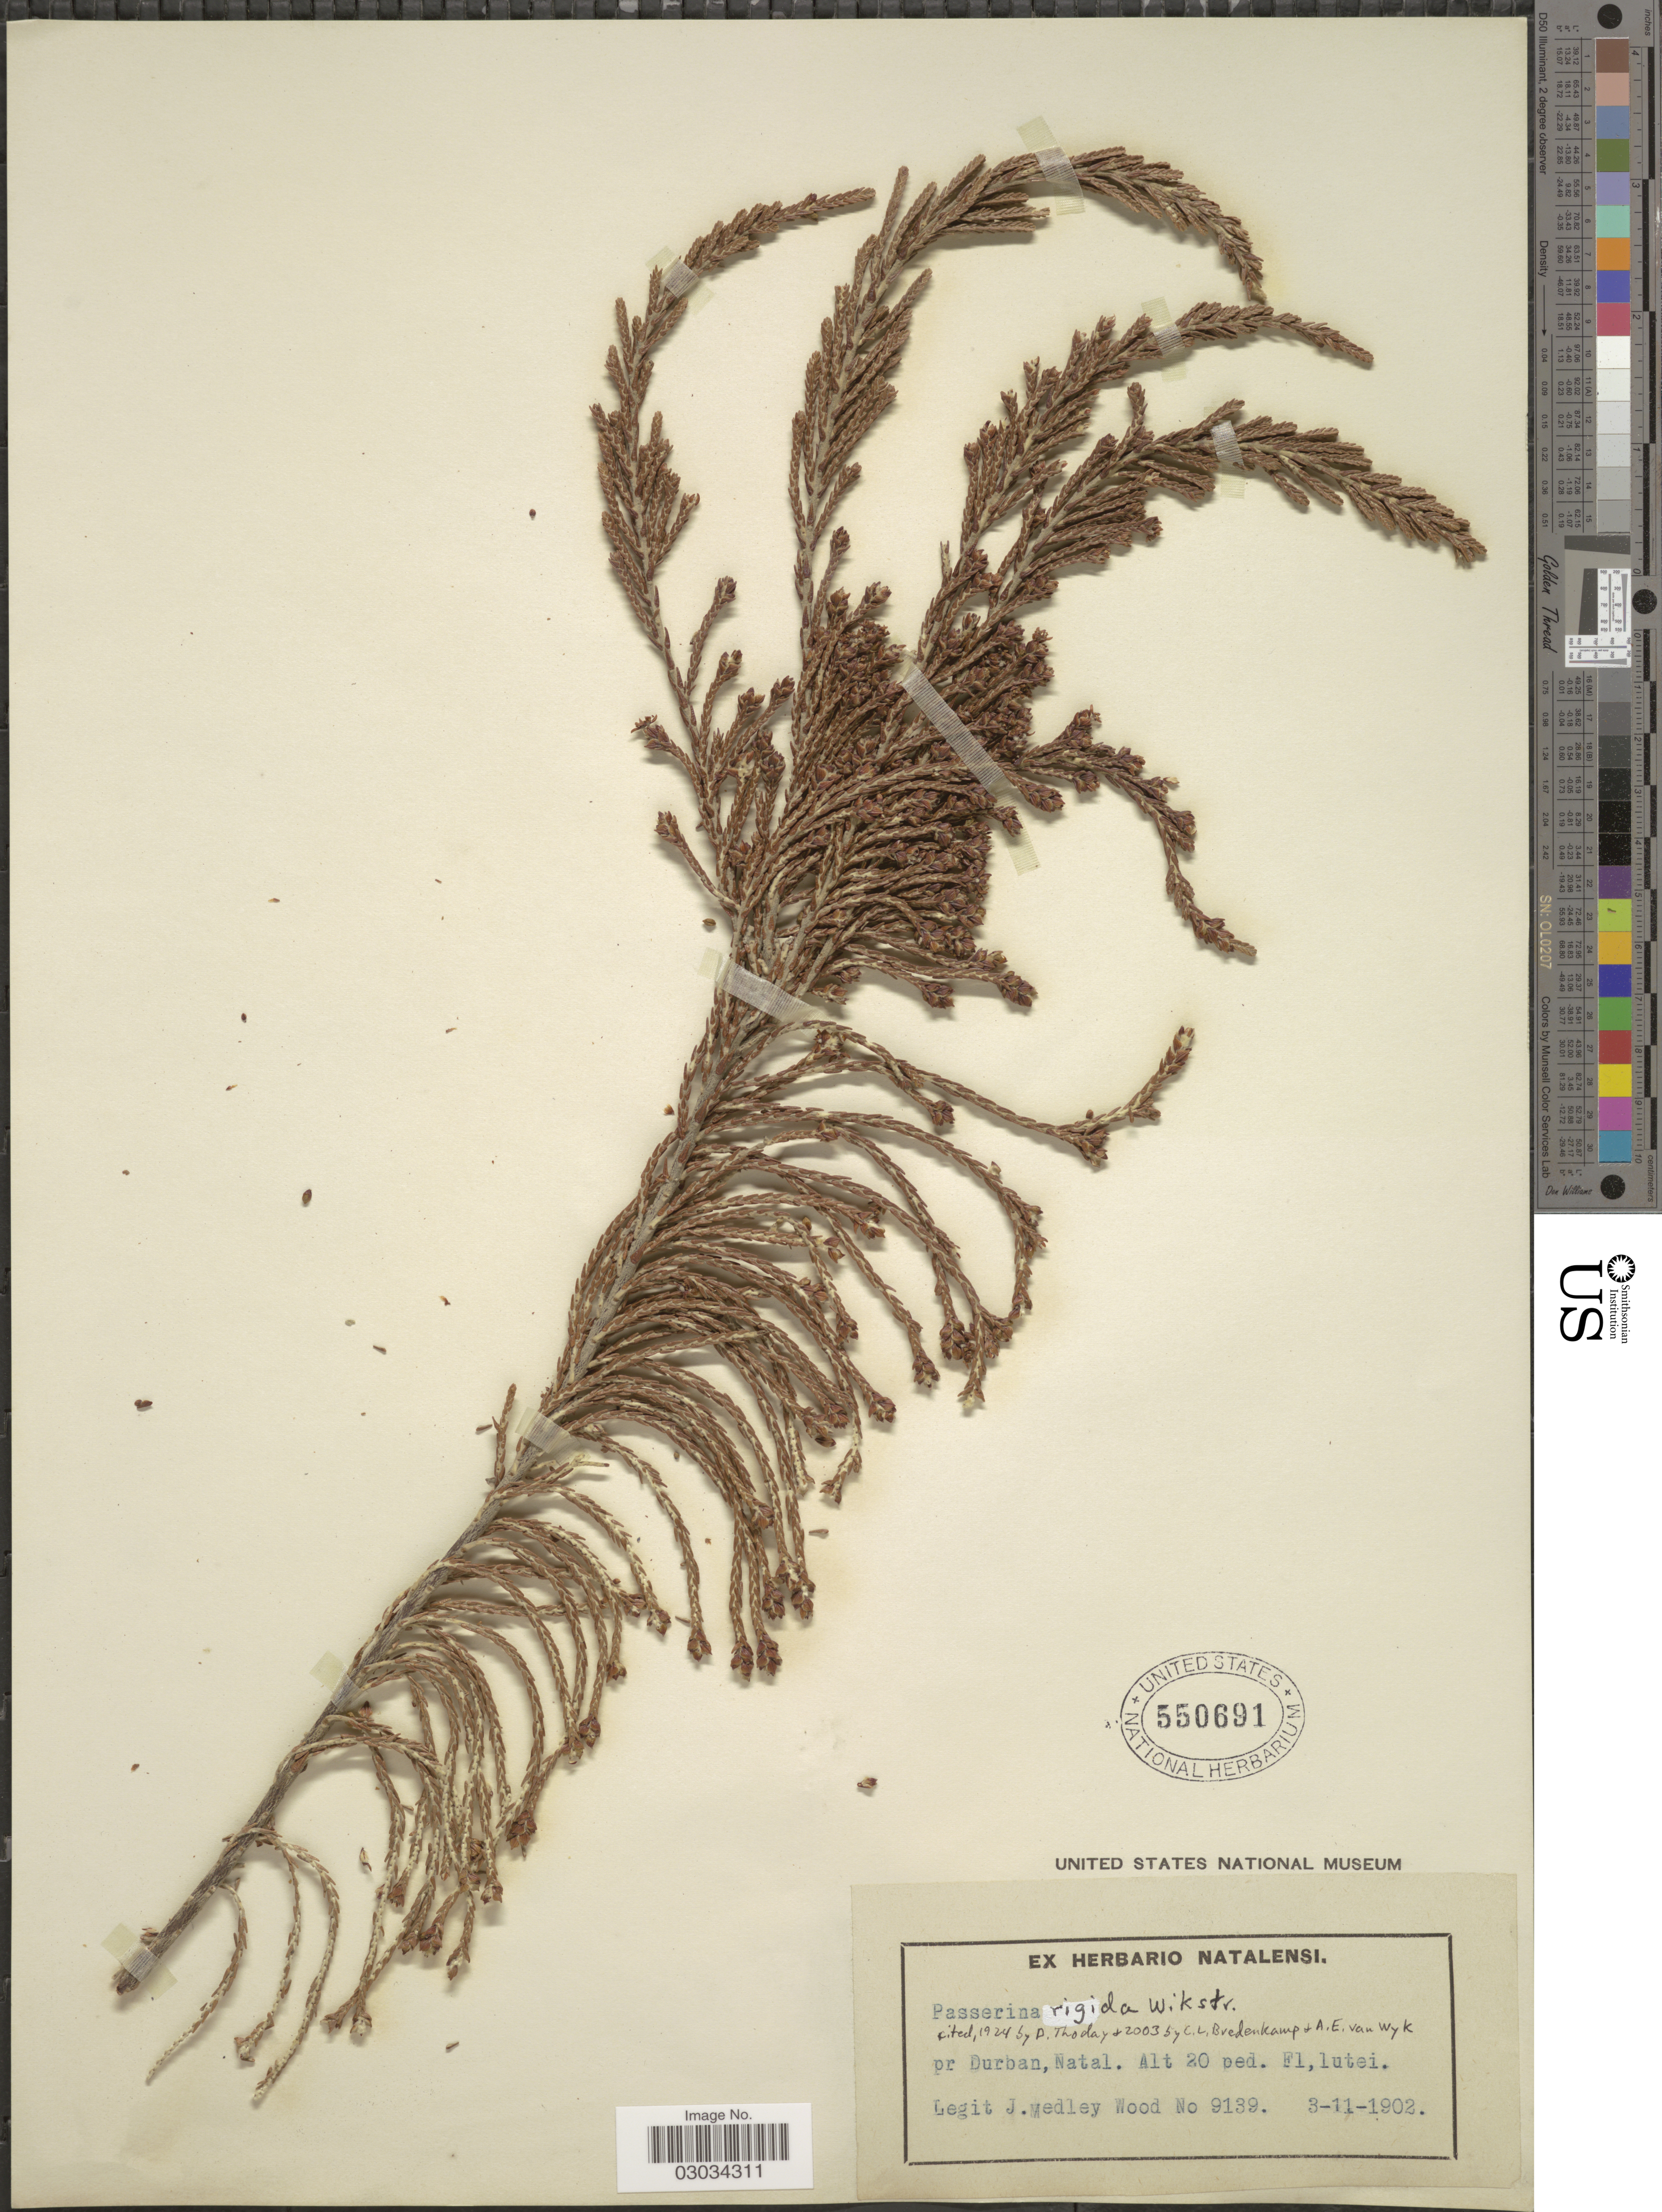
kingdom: Plantae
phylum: Tracheophyta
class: Magnoliopsida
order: Malvales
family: Thymelaeaceae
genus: Passerina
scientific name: Passerina rigida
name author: Wikstr.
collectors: J. M. Wood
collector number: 9139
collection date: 1902-11-03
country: South Africa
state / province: KwaZulu-Natal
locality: Pr Durban, Natal.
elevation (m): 6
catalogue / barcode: US 550691